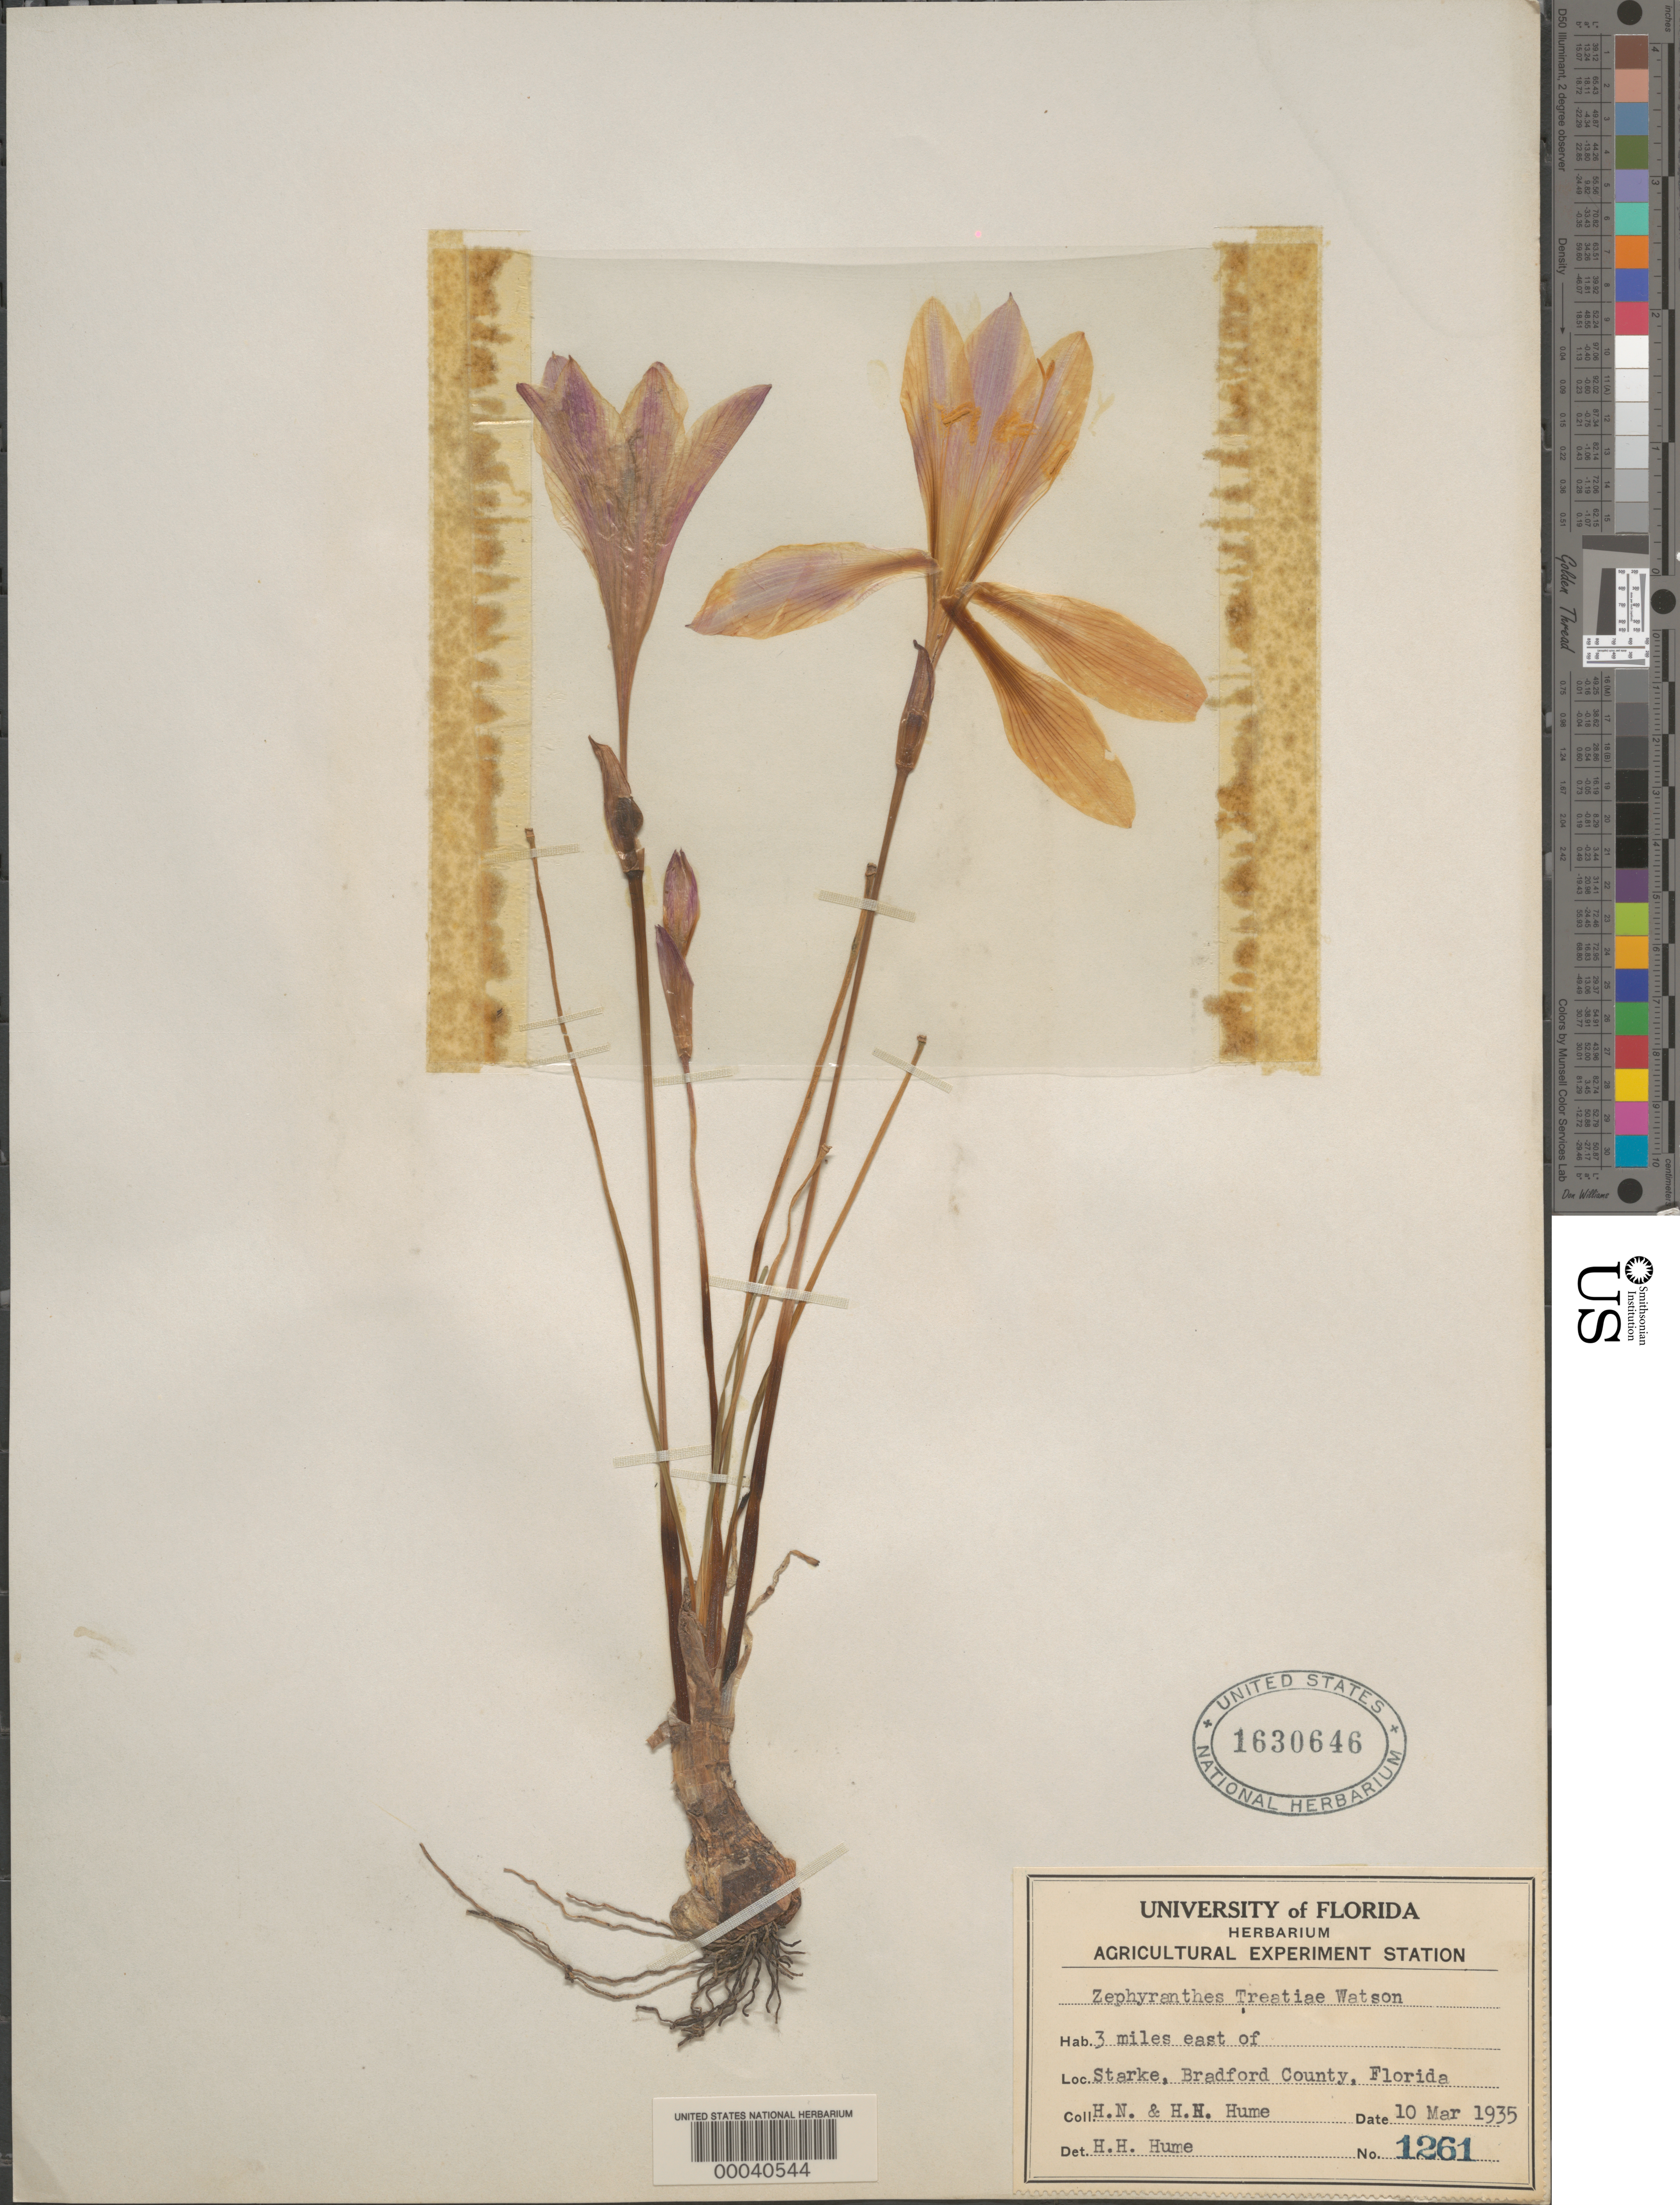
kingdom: Plantae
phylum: Tracheophyta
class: Liliopsida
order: Asparagales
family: Amaryllidaceae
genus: Zephyranthes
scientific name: Zephyranthes treatiae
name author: S. Watson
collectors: H. Hume & H. Hume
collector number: Univ Of Fl Herb 1261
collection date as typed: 10 Mar 1935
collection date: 1935-03-10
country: United States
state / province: Florida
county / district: Bradford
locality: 3 mi. e of starke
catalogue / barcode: US 1630646